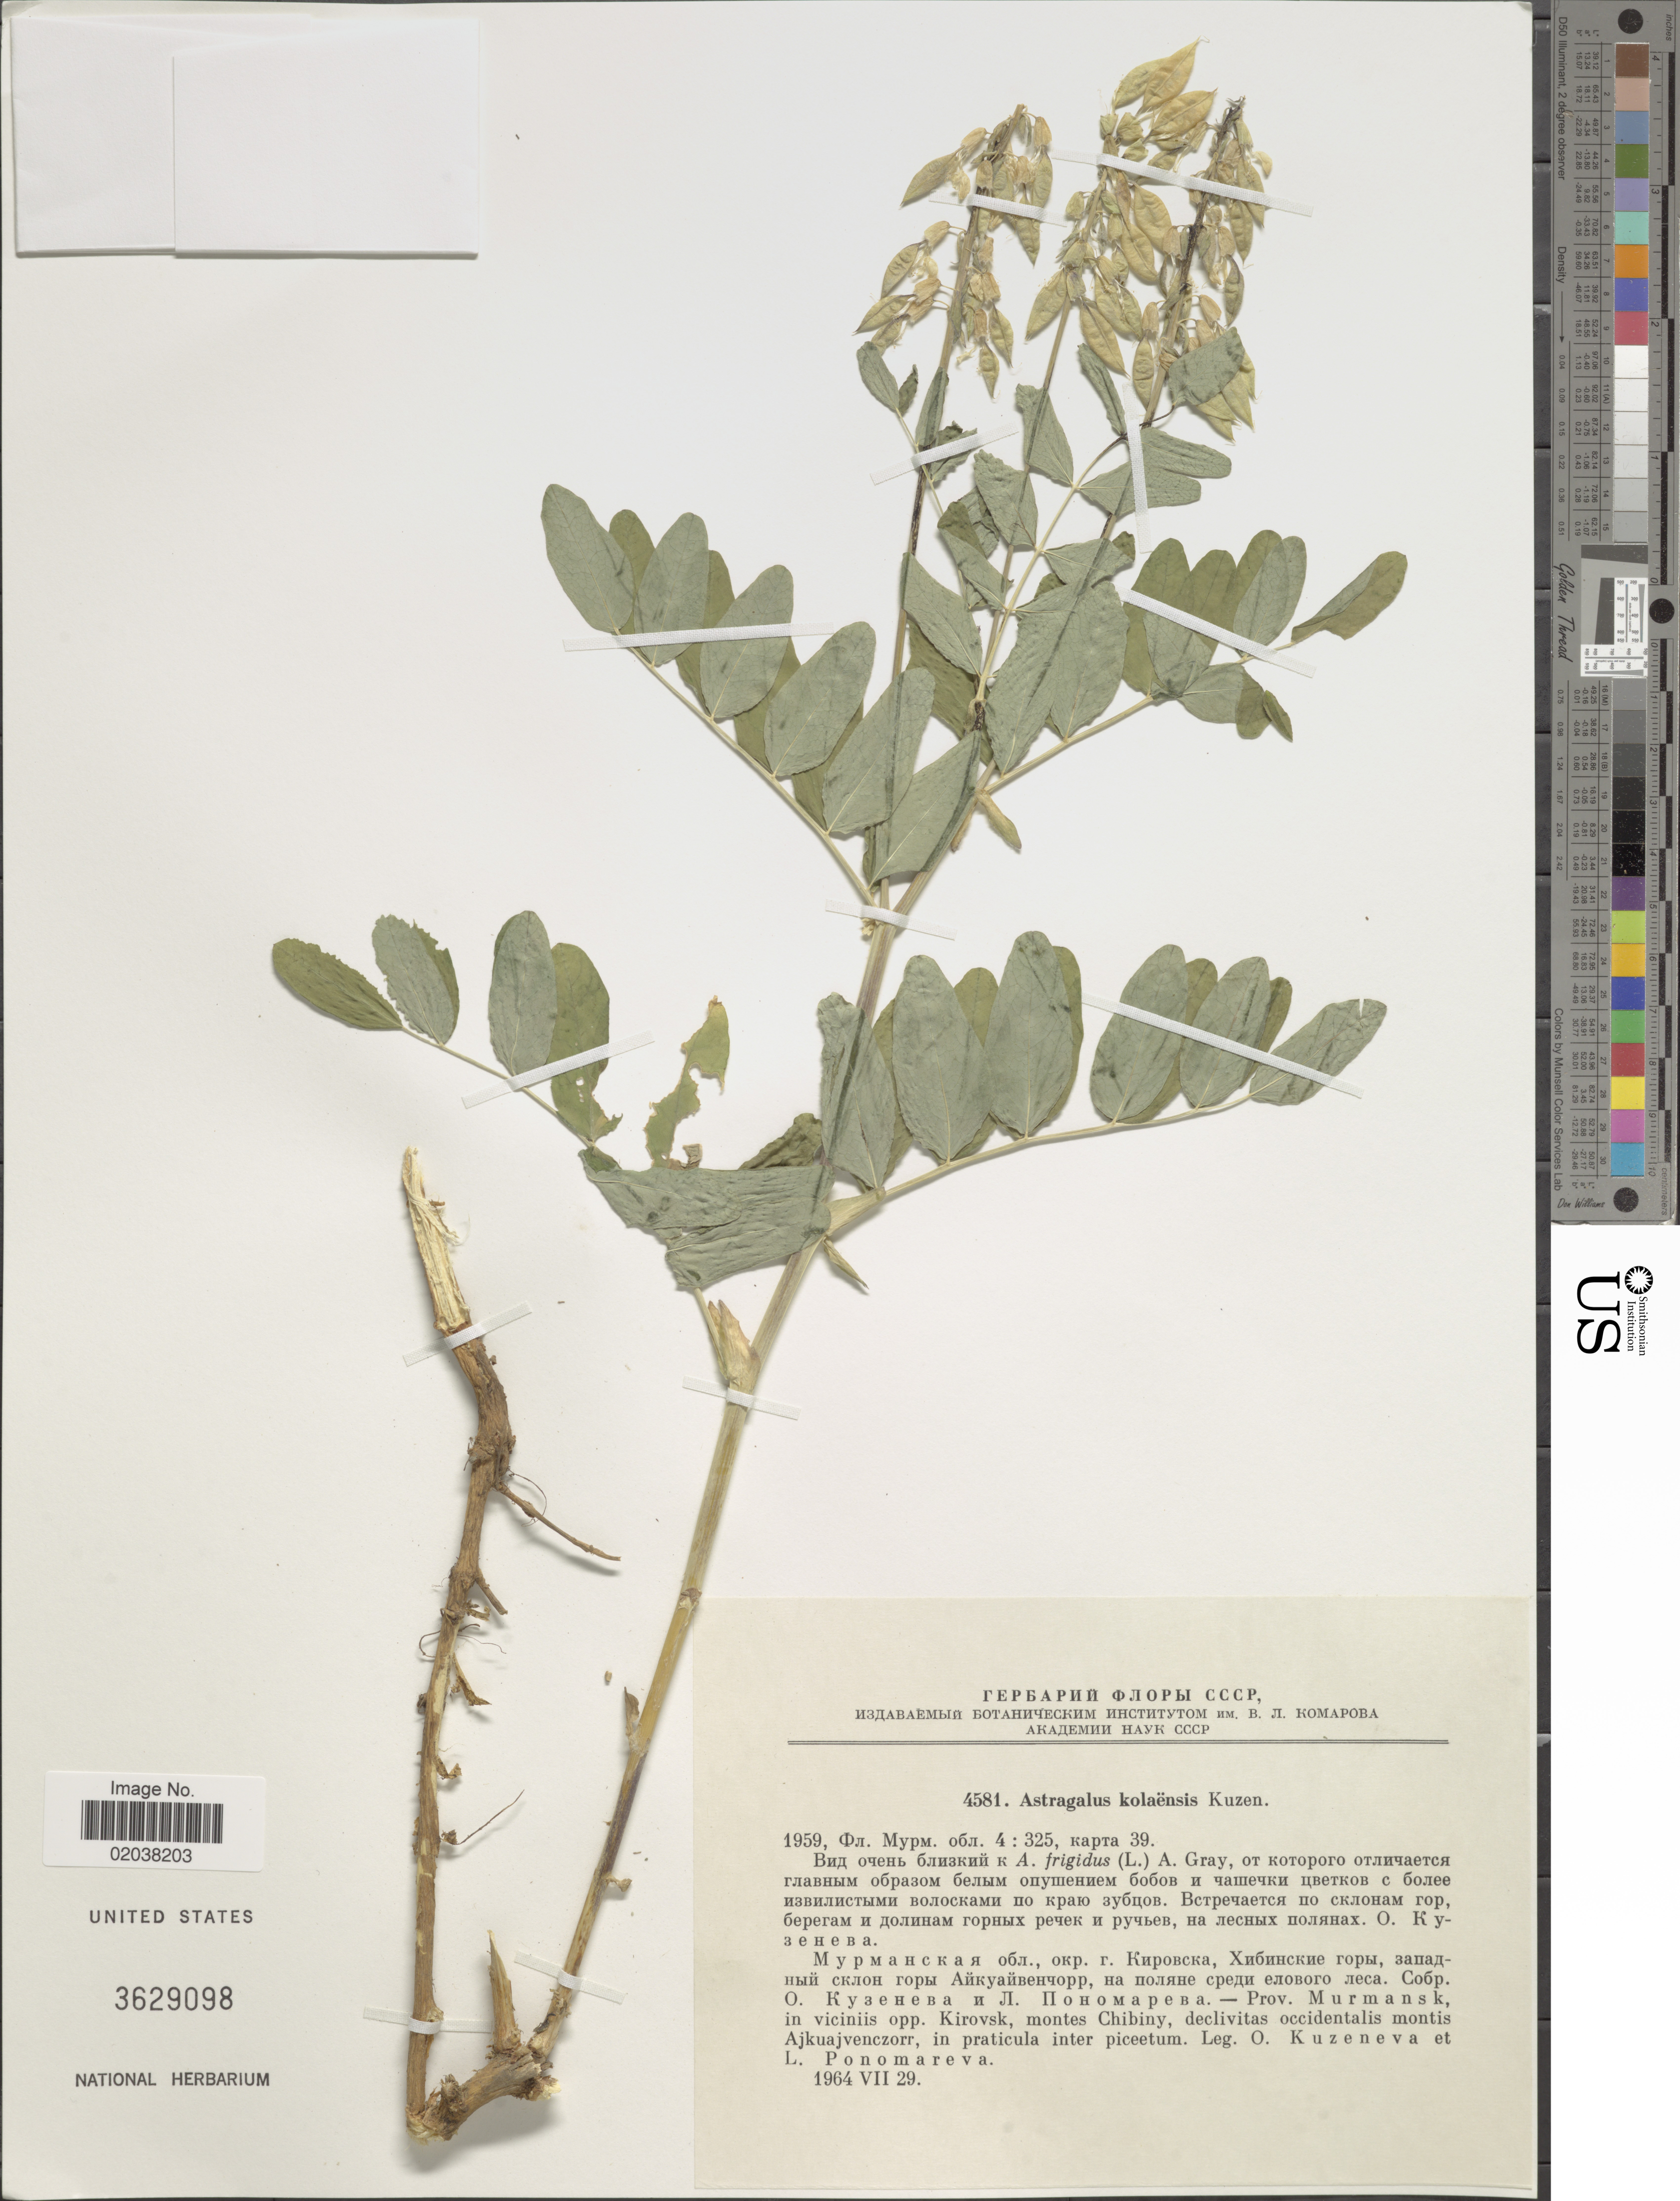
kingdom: Plantae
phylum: Tracheophyta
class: Magnoliopsida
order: Fabales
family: Fabaceae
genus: Astragalus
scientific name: Astragalus kolaensis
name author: Kuzeneva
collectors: L. Ponomareva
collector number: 4581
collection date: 1964-07-29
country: Russian Federation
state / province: Murmansk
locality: In viciniis opp. Kirovsk, montes Chibiny, declivitas occidentalis montis Ajkuajvenczorr, in praticula inter piceetum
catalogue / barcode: US 3629098